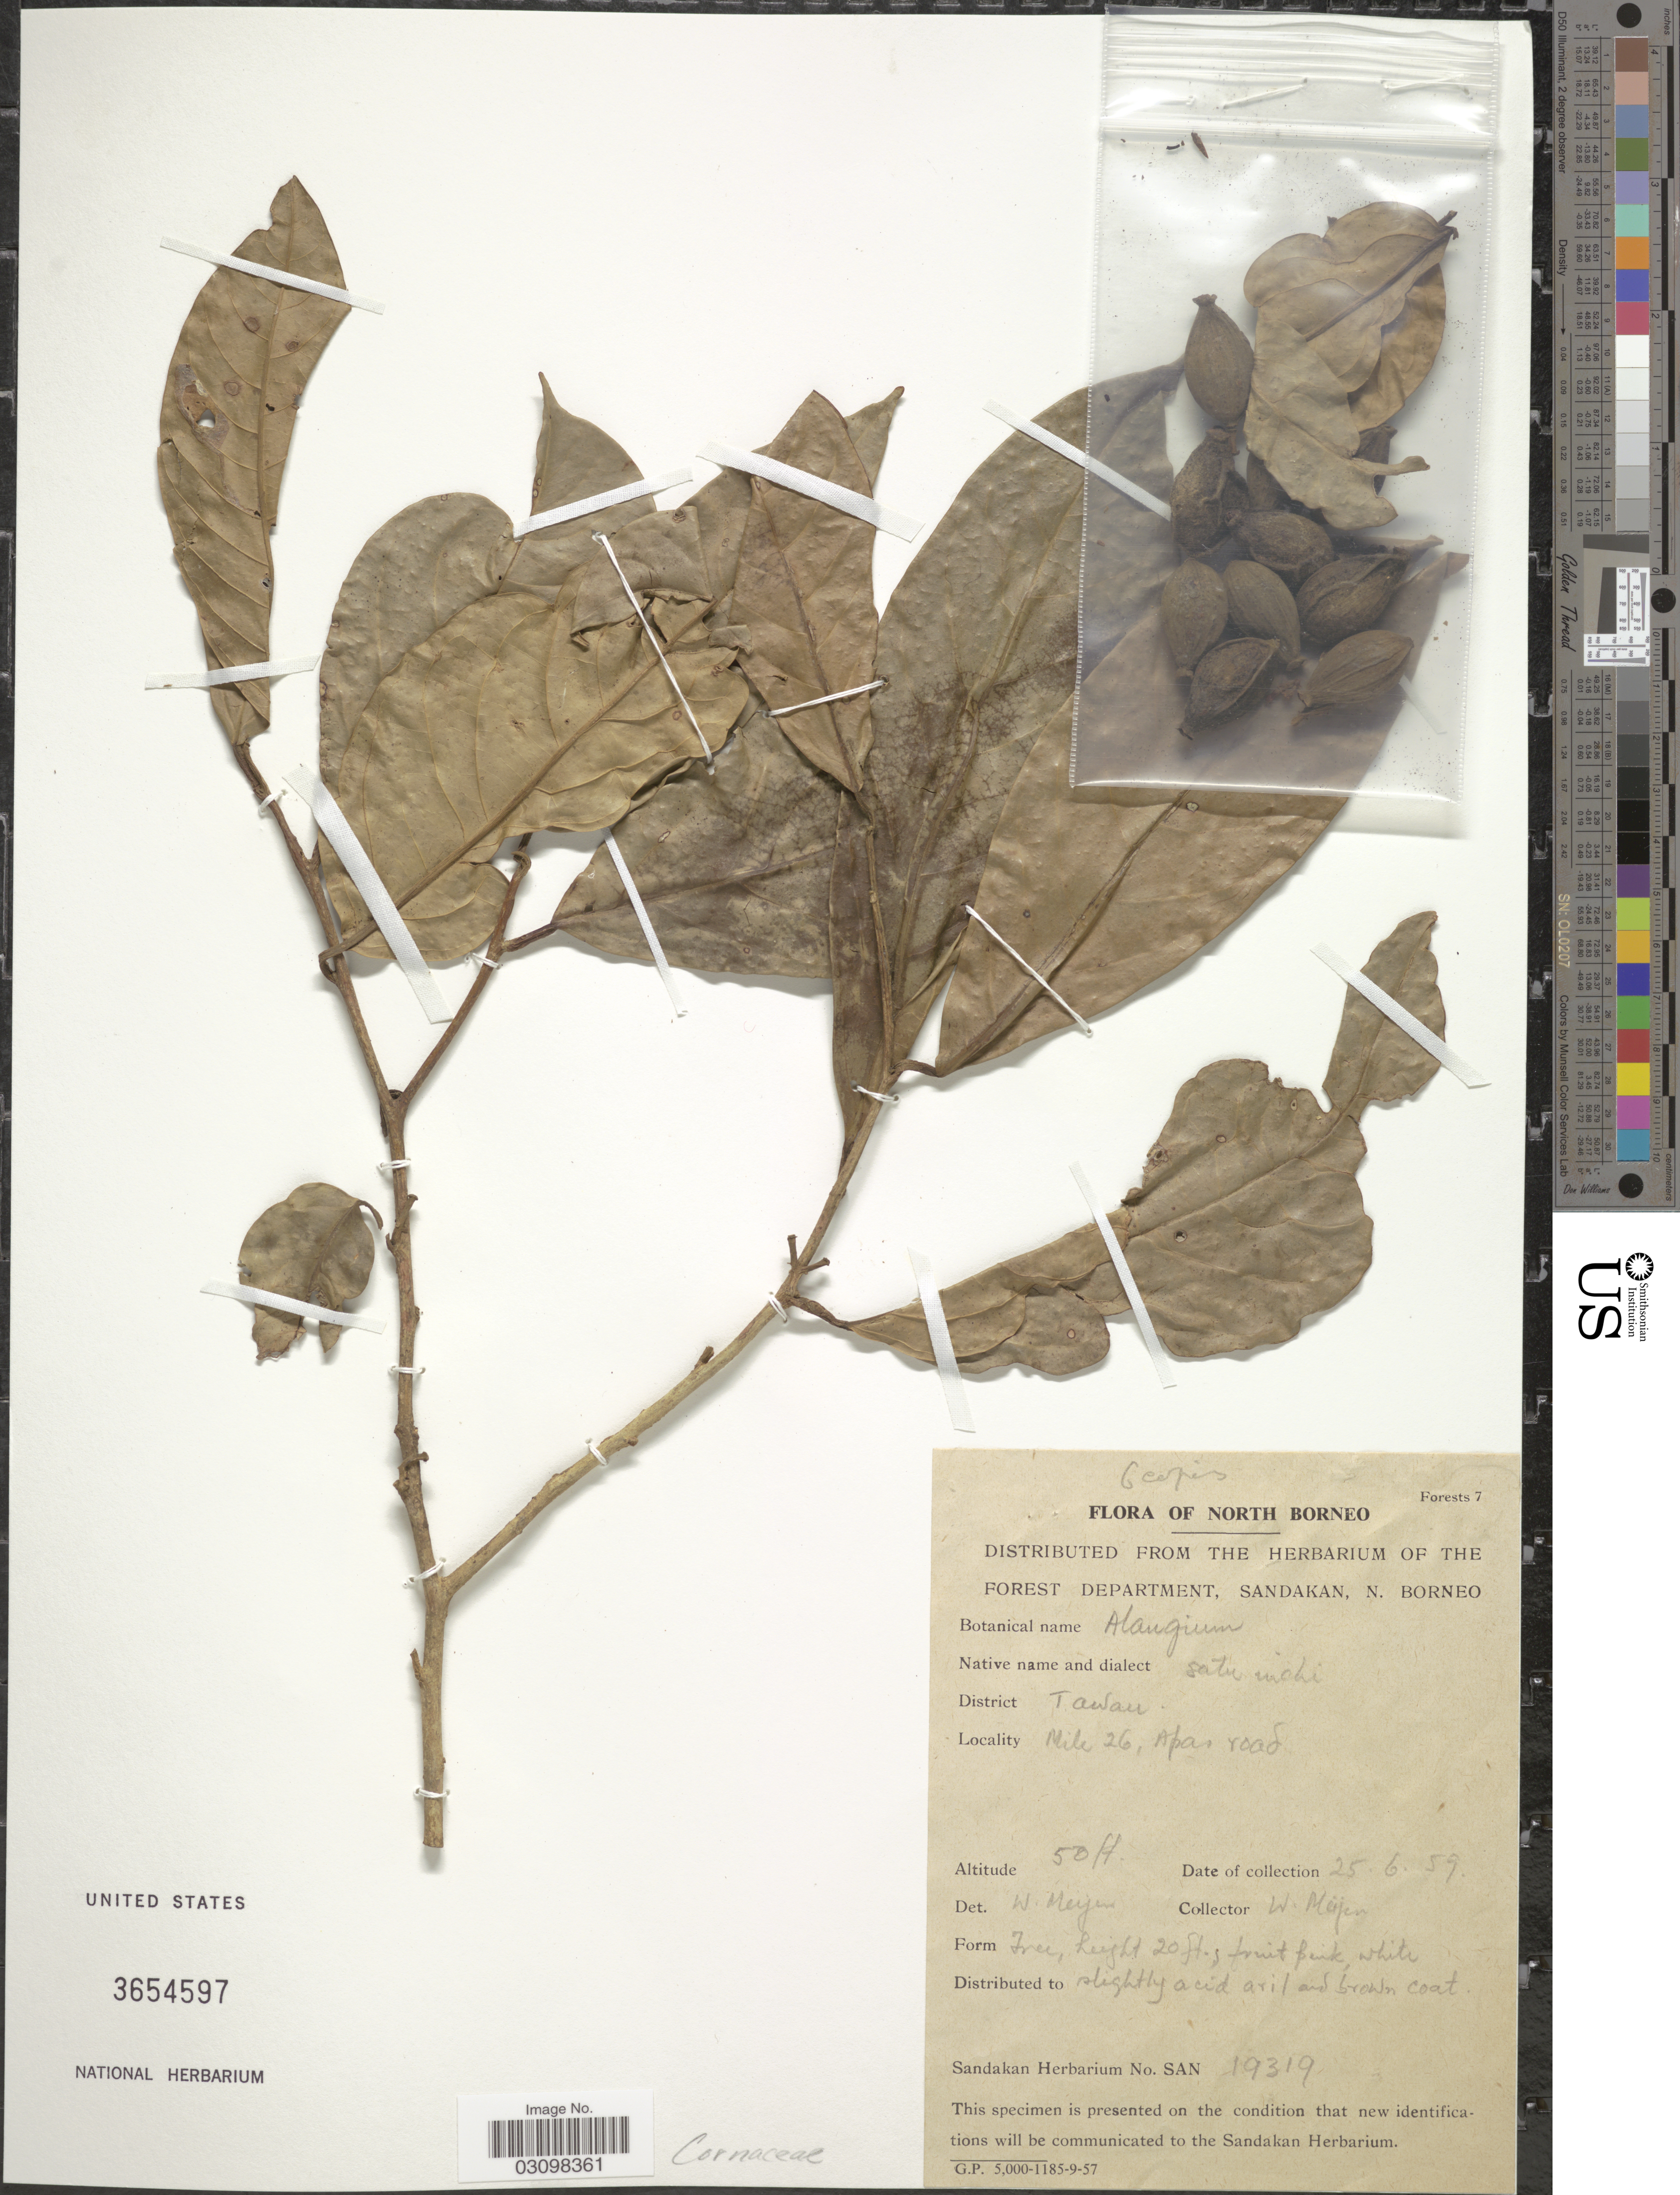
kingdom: Plantae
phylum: Tracheophyta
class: Magnoliopsida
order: Cornales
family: Cornaceae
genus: Alangium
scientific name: Alangium sp.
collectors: W. Meijer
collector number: SAN19319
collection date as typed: Transcribed d/m/y: 25/6/59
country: Malaysia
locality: North Borneo. District Tawan. Mile 26, Apas road.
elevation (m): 15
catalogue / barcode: US 3654597